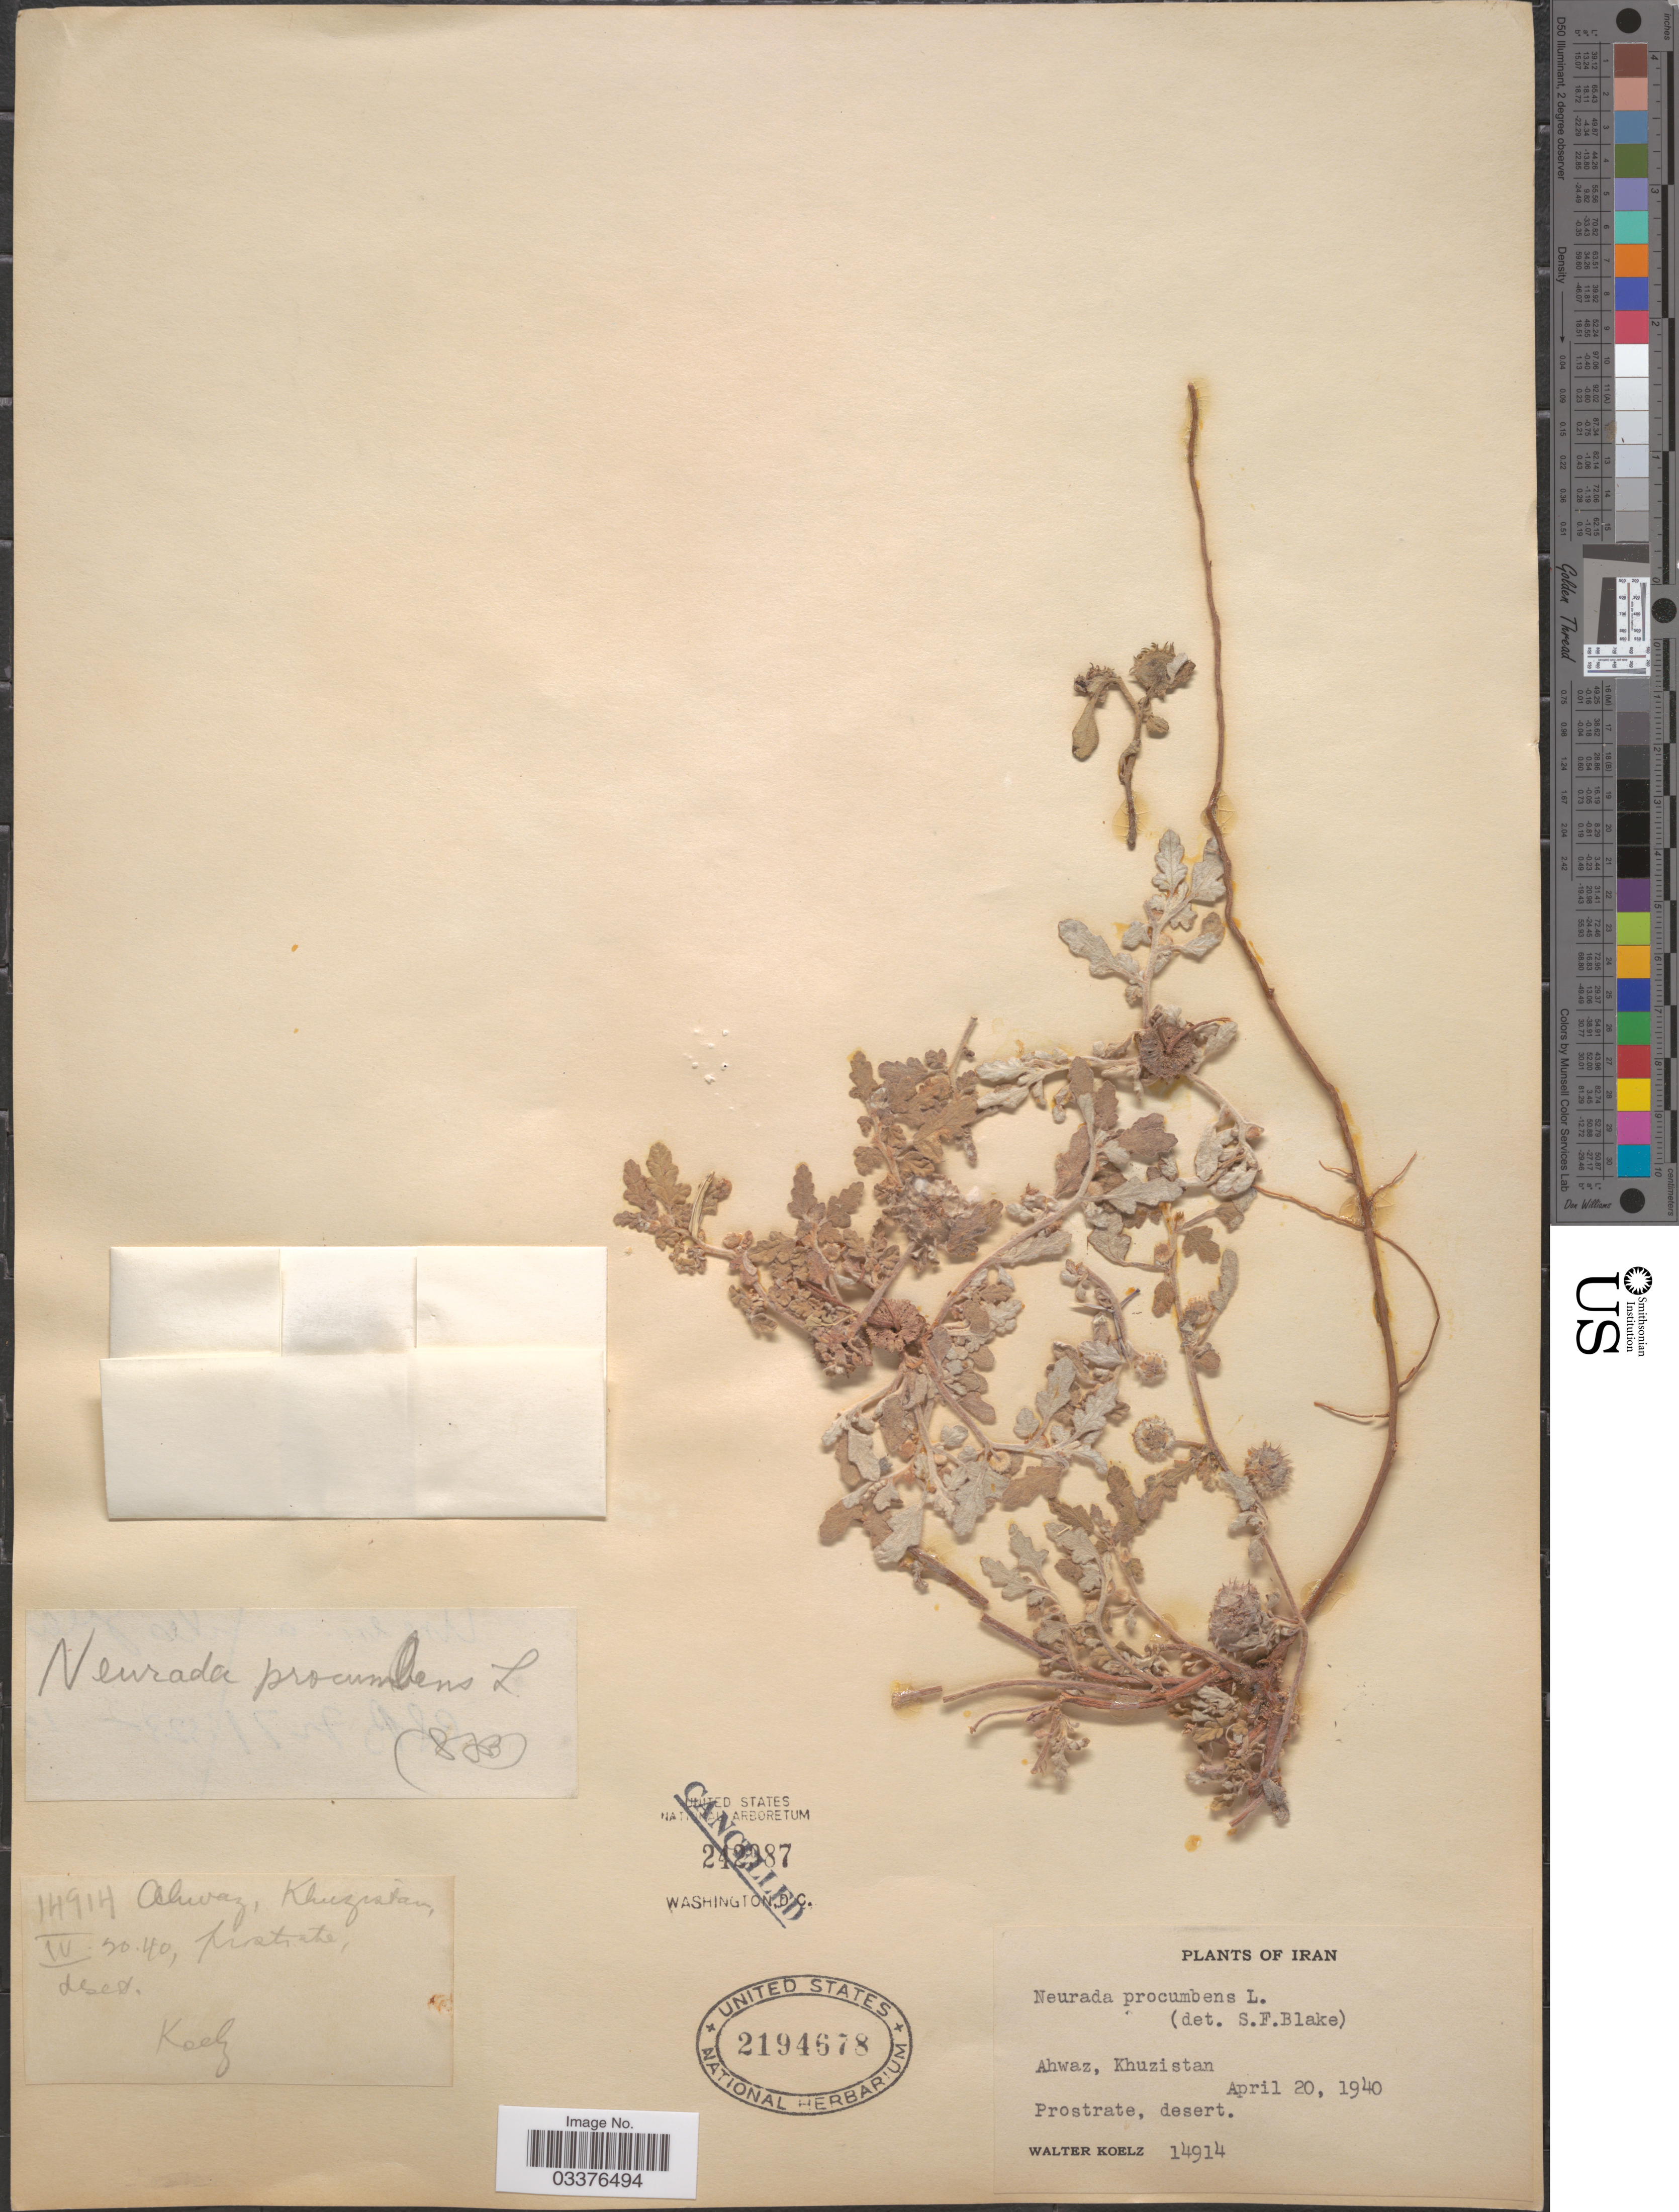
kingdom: Plantae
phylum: Tracheophyta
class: Magnoliopsida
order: Malvales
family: Neuradaceae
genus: Neurada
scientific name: Neurada procumbens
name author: L.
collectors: W. N. Koelz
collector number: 14914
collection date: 1940-04-20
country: Iran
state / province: Khuzestan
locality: Ahwaz, Khuzistan.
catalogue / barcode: US 2194678